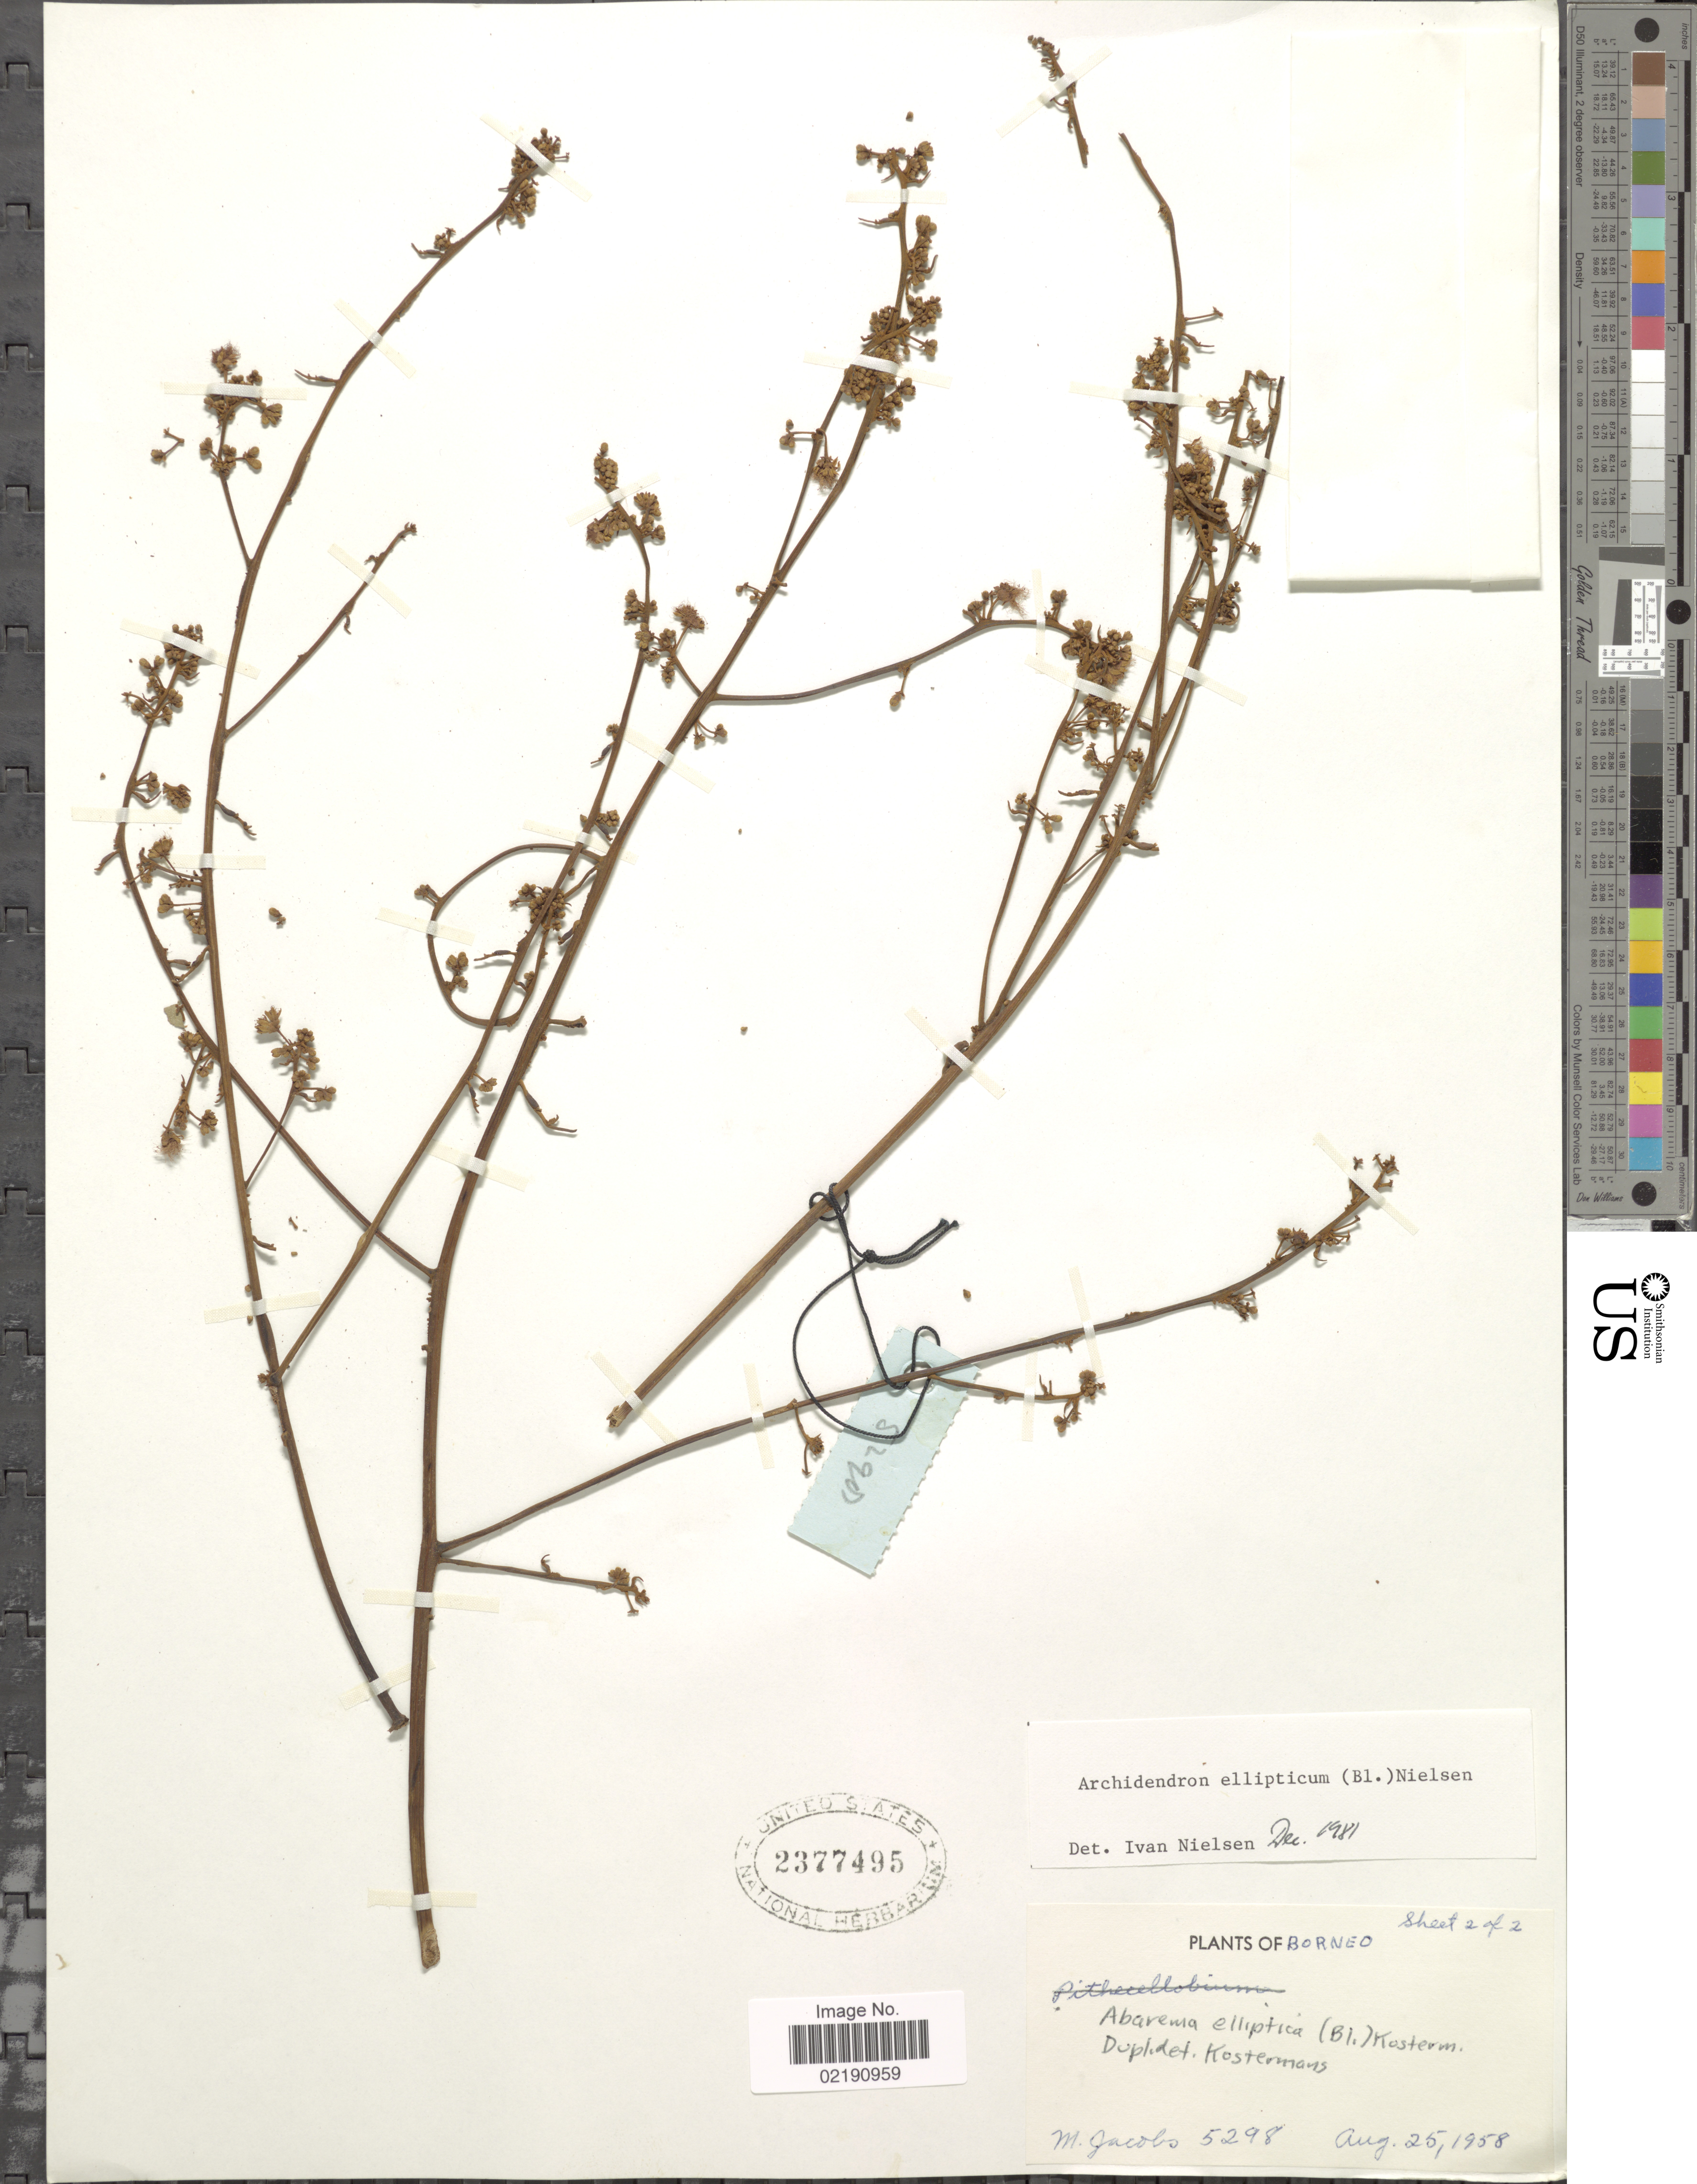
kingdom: Plantae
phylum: Tracheophyta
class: Magnoliopsida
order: Fabales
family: Fabaceae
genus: Archidendron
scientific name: Archidendron ellipticum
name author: (Blume) I.C. Nielsen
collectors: M. Jacobs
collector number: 5298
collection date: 1958-08-25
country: Malaysia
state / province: Sarawak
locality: Borneo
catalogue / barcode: US 2377495